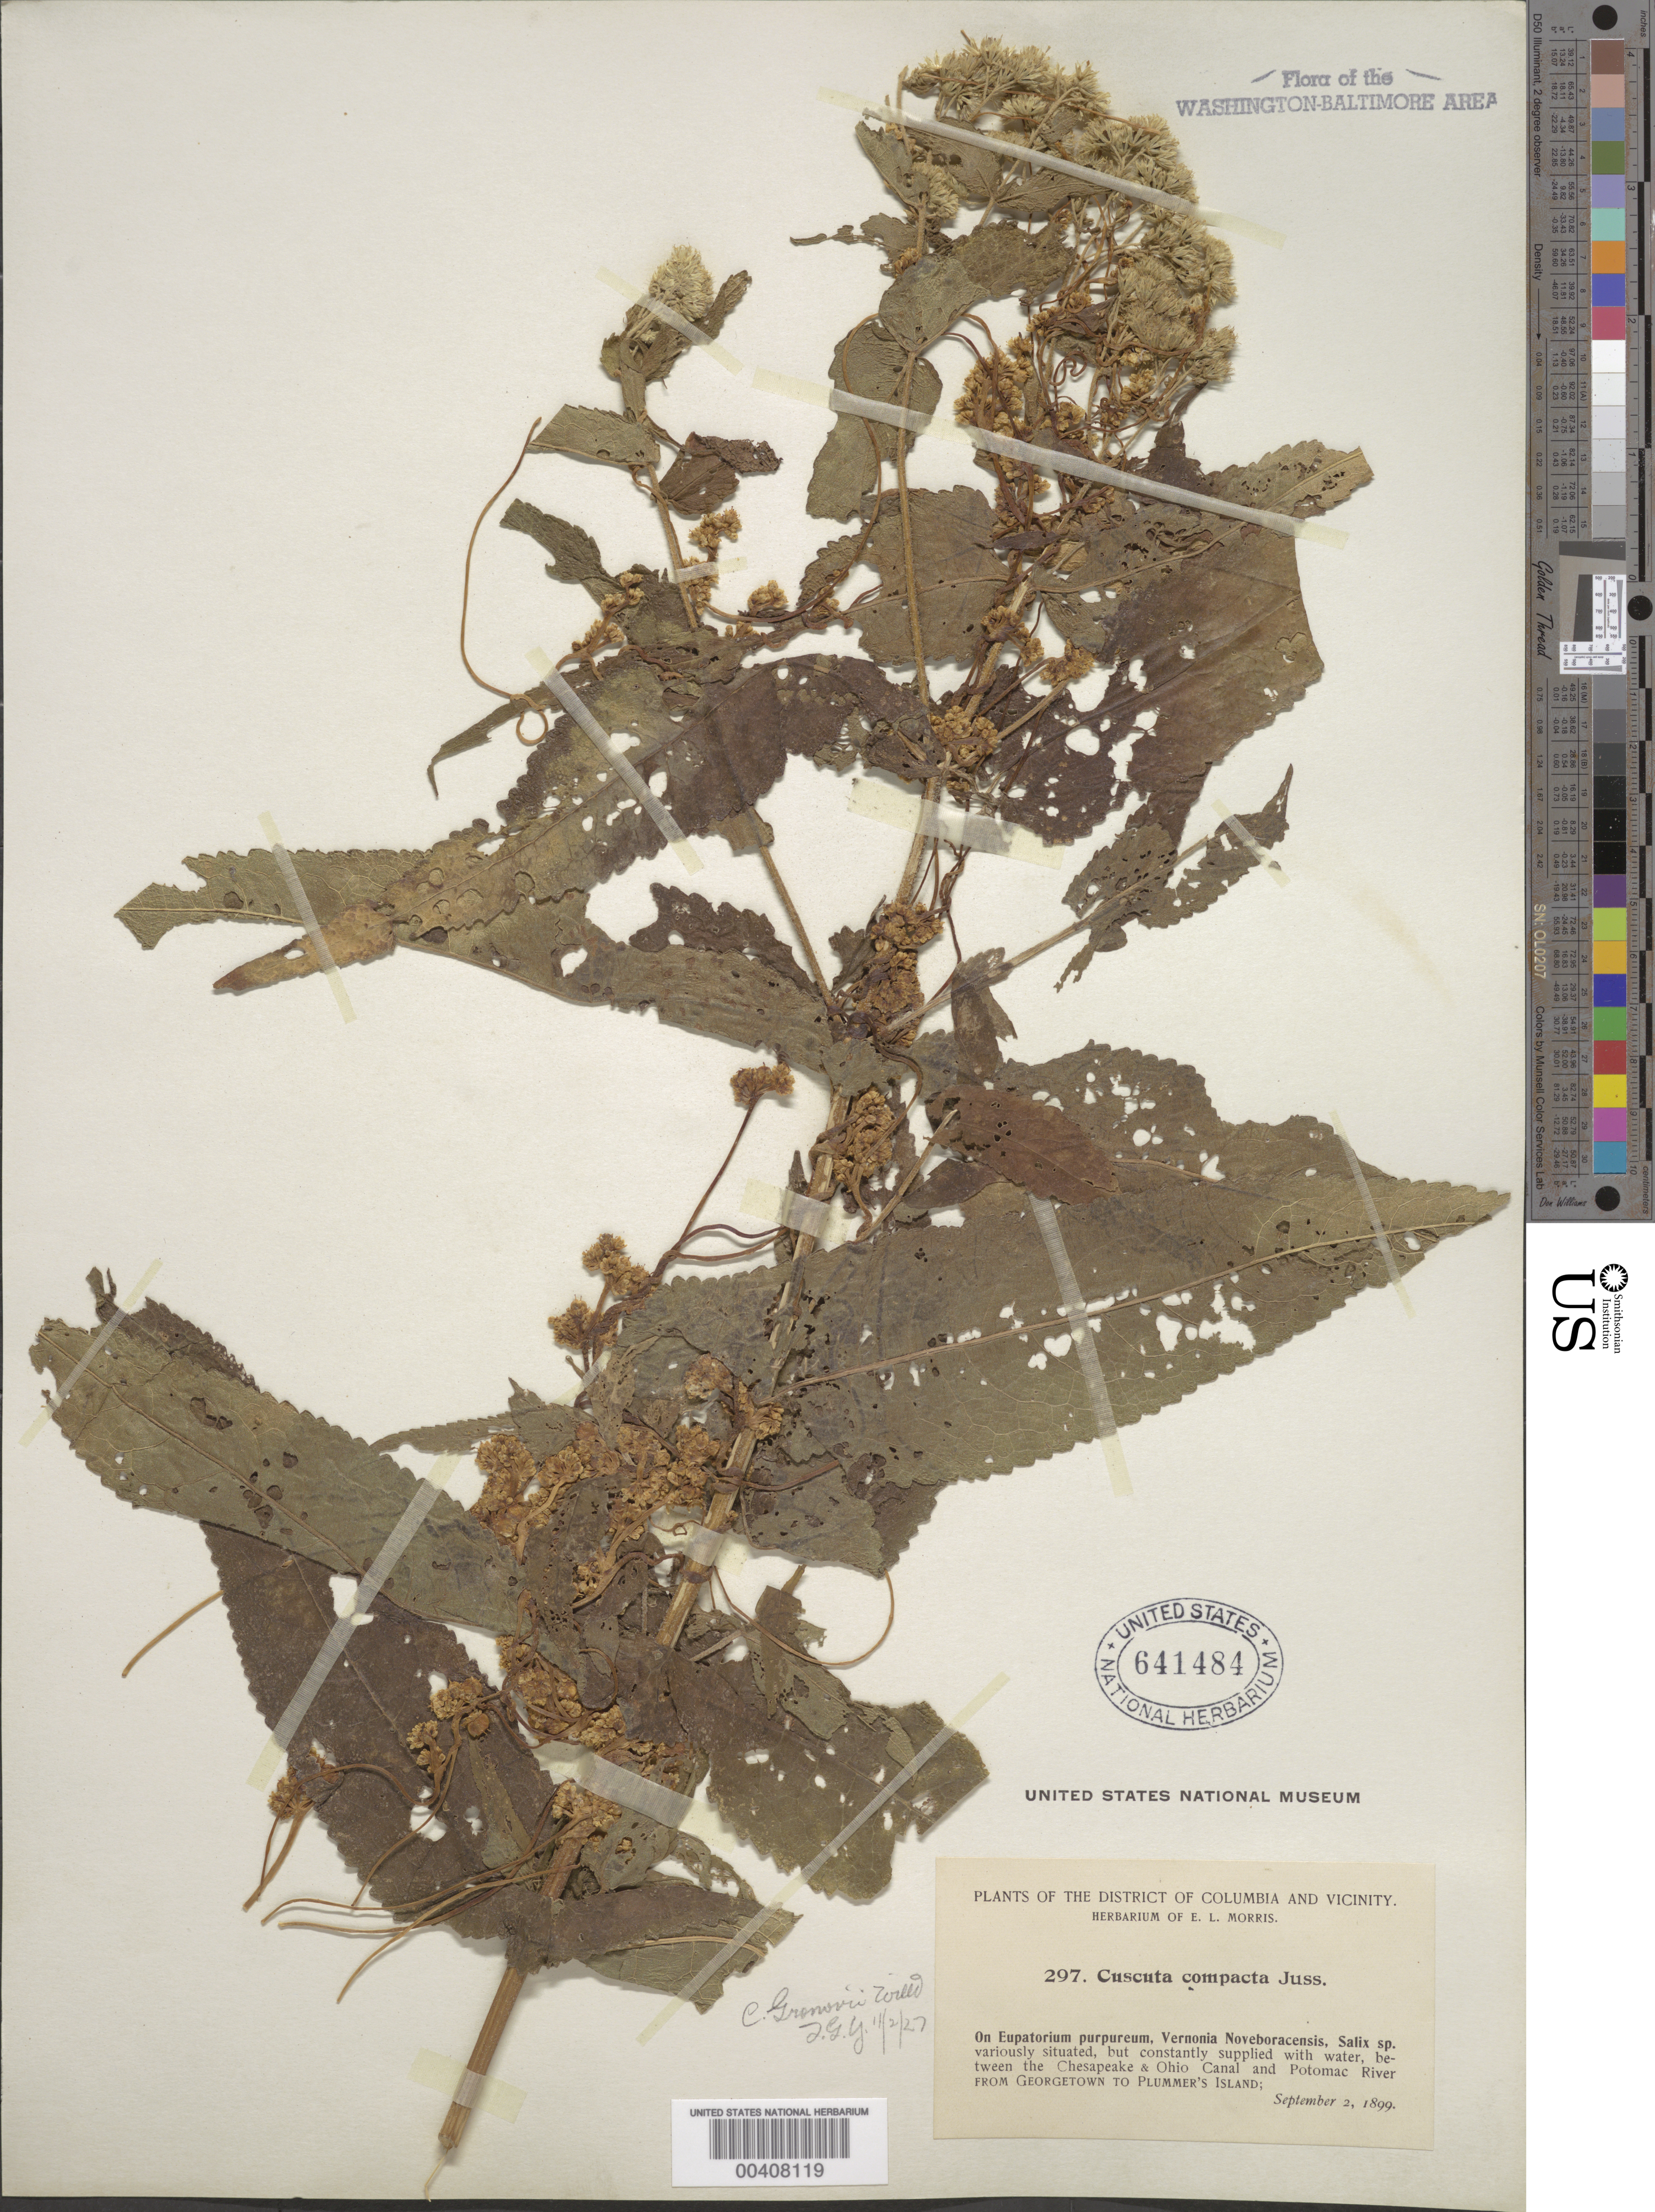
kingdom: Plantae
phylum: Tracheophyta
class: Magnoliopsida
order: Solanales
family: Convolvulaceae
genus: Cuscuta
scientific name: Cuscuta gronovii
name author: Willd. ex Schult.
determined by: T.G.Y.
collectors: E. L. Morris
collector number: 297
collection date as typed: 02 Sep 1899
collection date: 1899-09-02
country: United States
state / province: District of Columbia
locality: From Georgetown to Plummer's Island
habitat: On Eupatorium purpureum, Vernonia noveboracensis, salix sp.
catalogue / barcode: US 641484